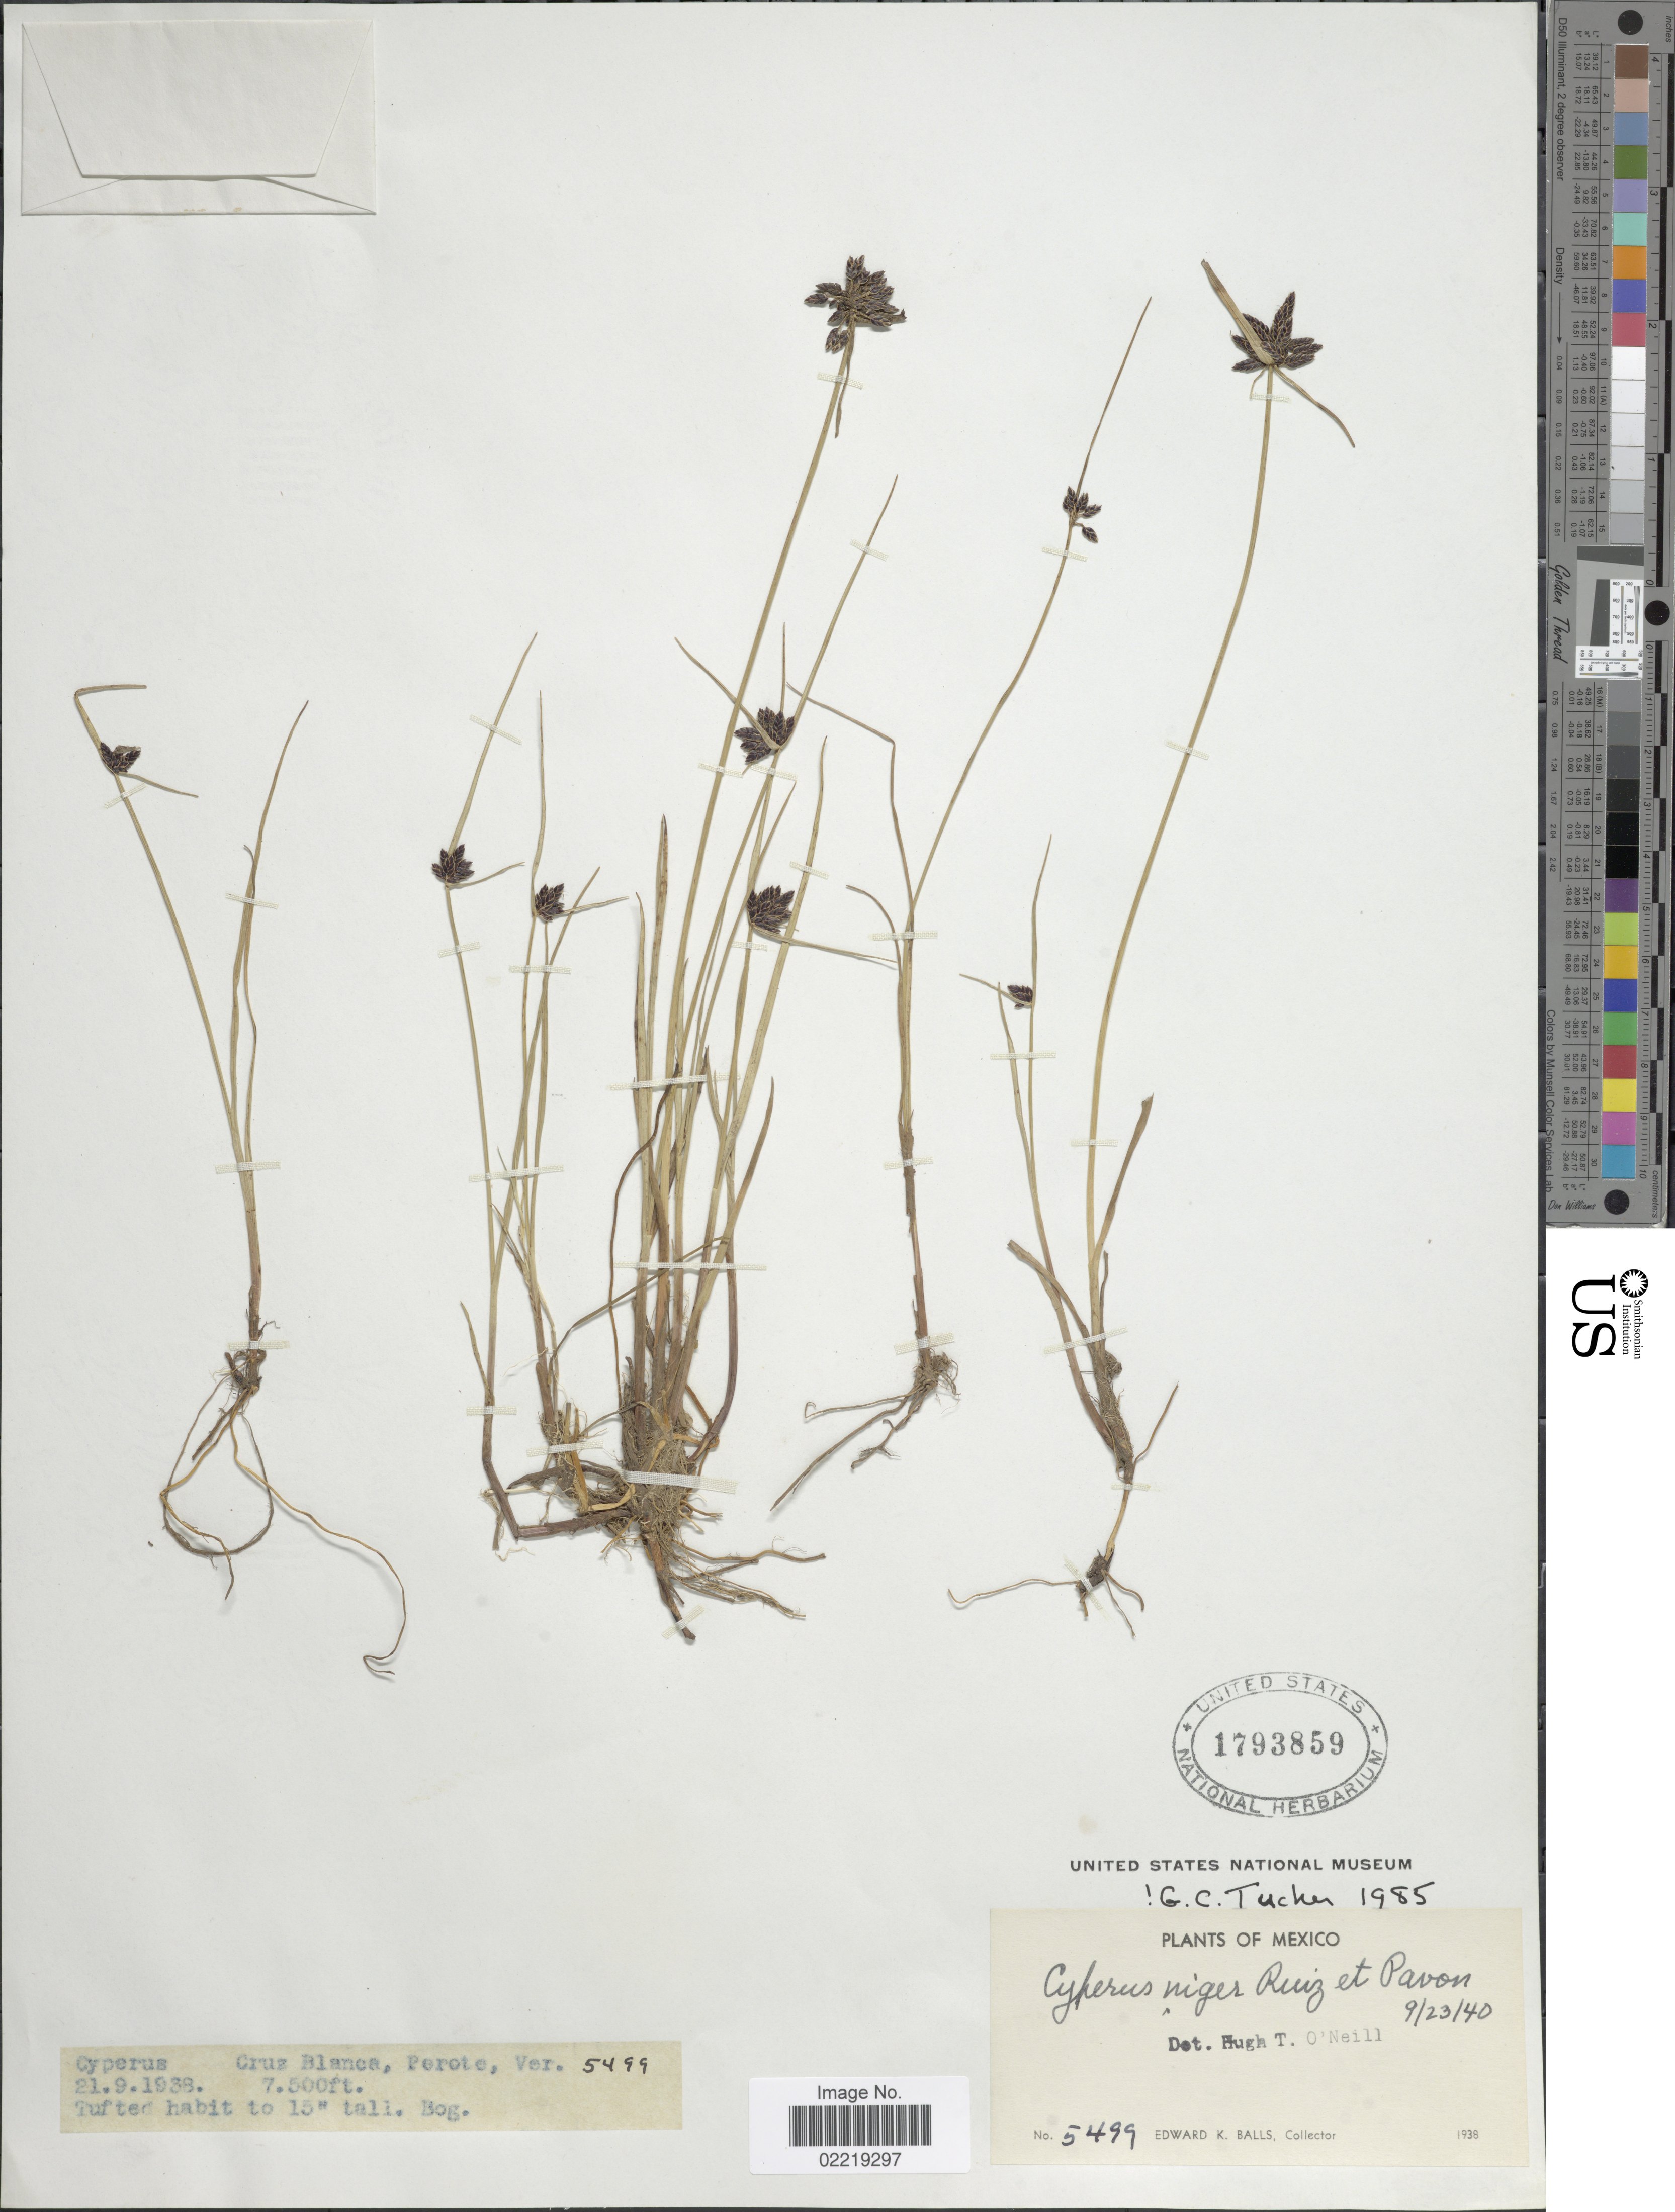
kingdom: Plantae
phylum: Tracheophyta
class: Liliopsida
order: Poales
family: Cyperaceae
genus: Cyperus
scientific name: Cyperus niger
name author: Ruiz & Pav.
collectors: E. K. Balls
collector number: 5499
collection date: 1938-09-21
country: Mexico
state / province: Veracruz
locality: Cruz Blanca, Perote, Ver.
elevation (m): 2286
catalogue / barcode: US 1793859